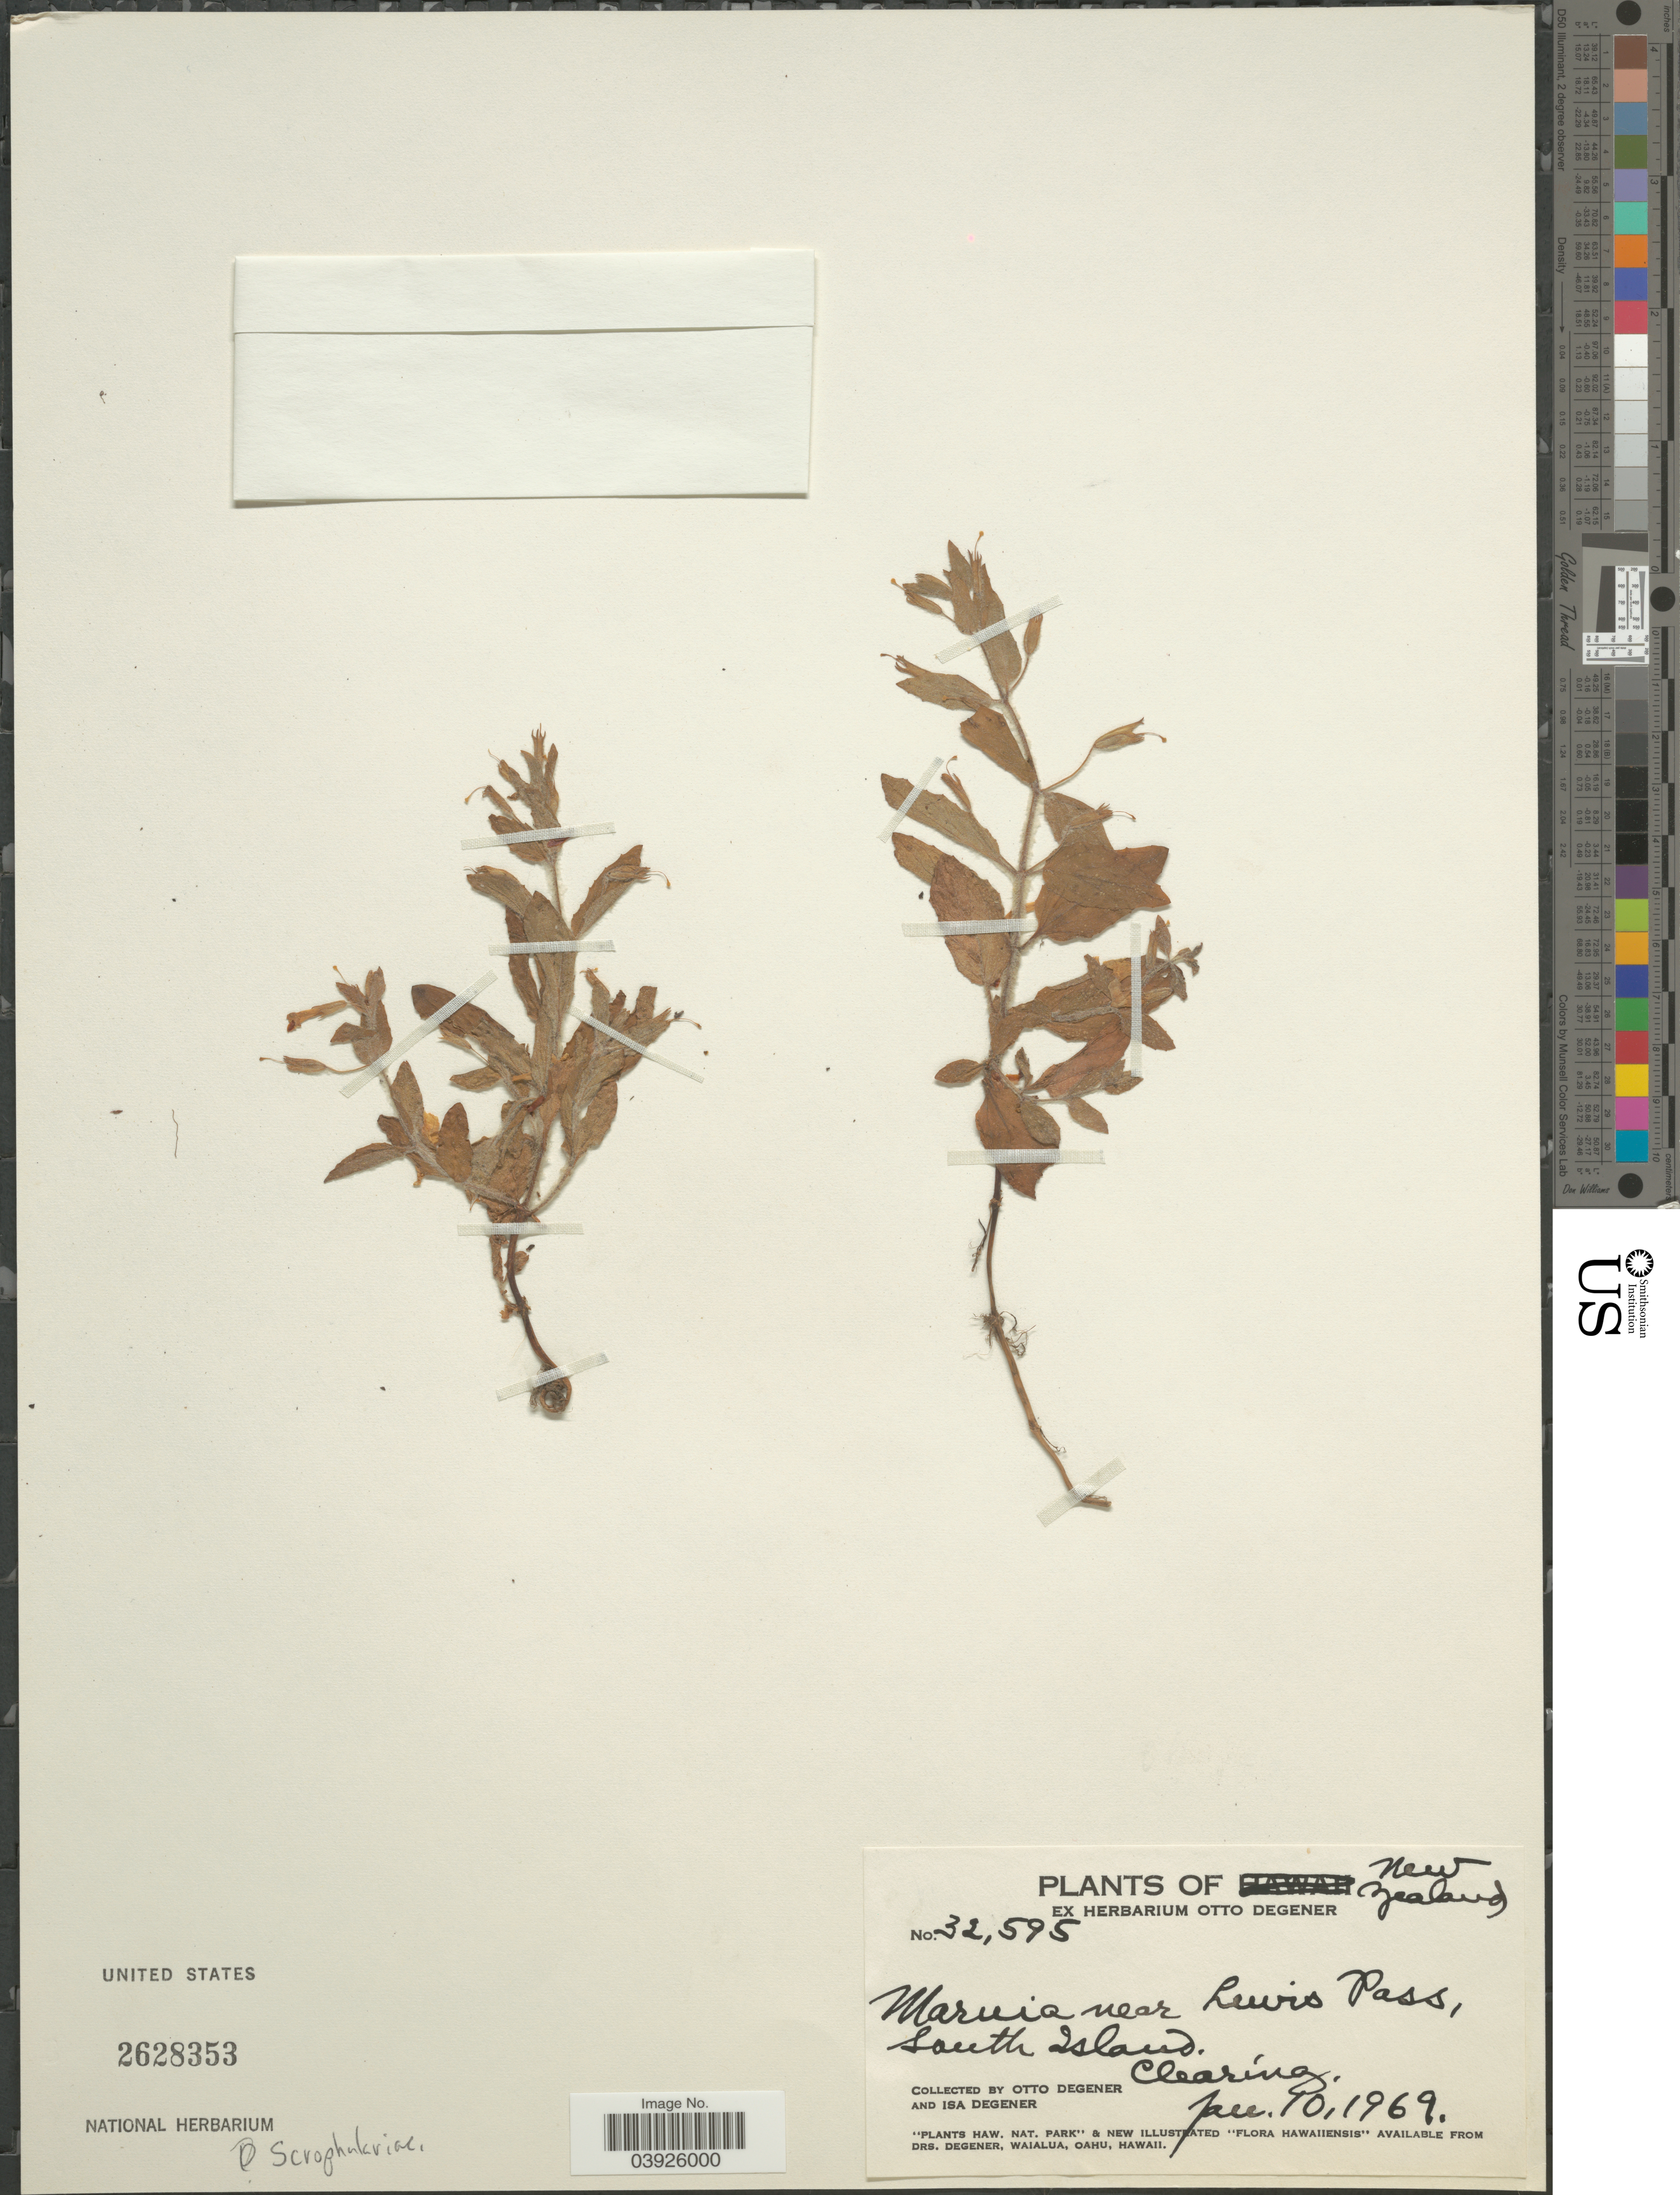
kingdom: Plantae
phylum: Tracheophyta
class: Magnoliopsida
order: Lamiales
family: Scrophulariaceae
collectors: O. Degener & I. Degener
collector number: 32595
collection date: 1969-01-10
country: New Zealand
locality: Maruia near Lewis Pass, South Island Clearing.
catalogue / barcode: US 2628353